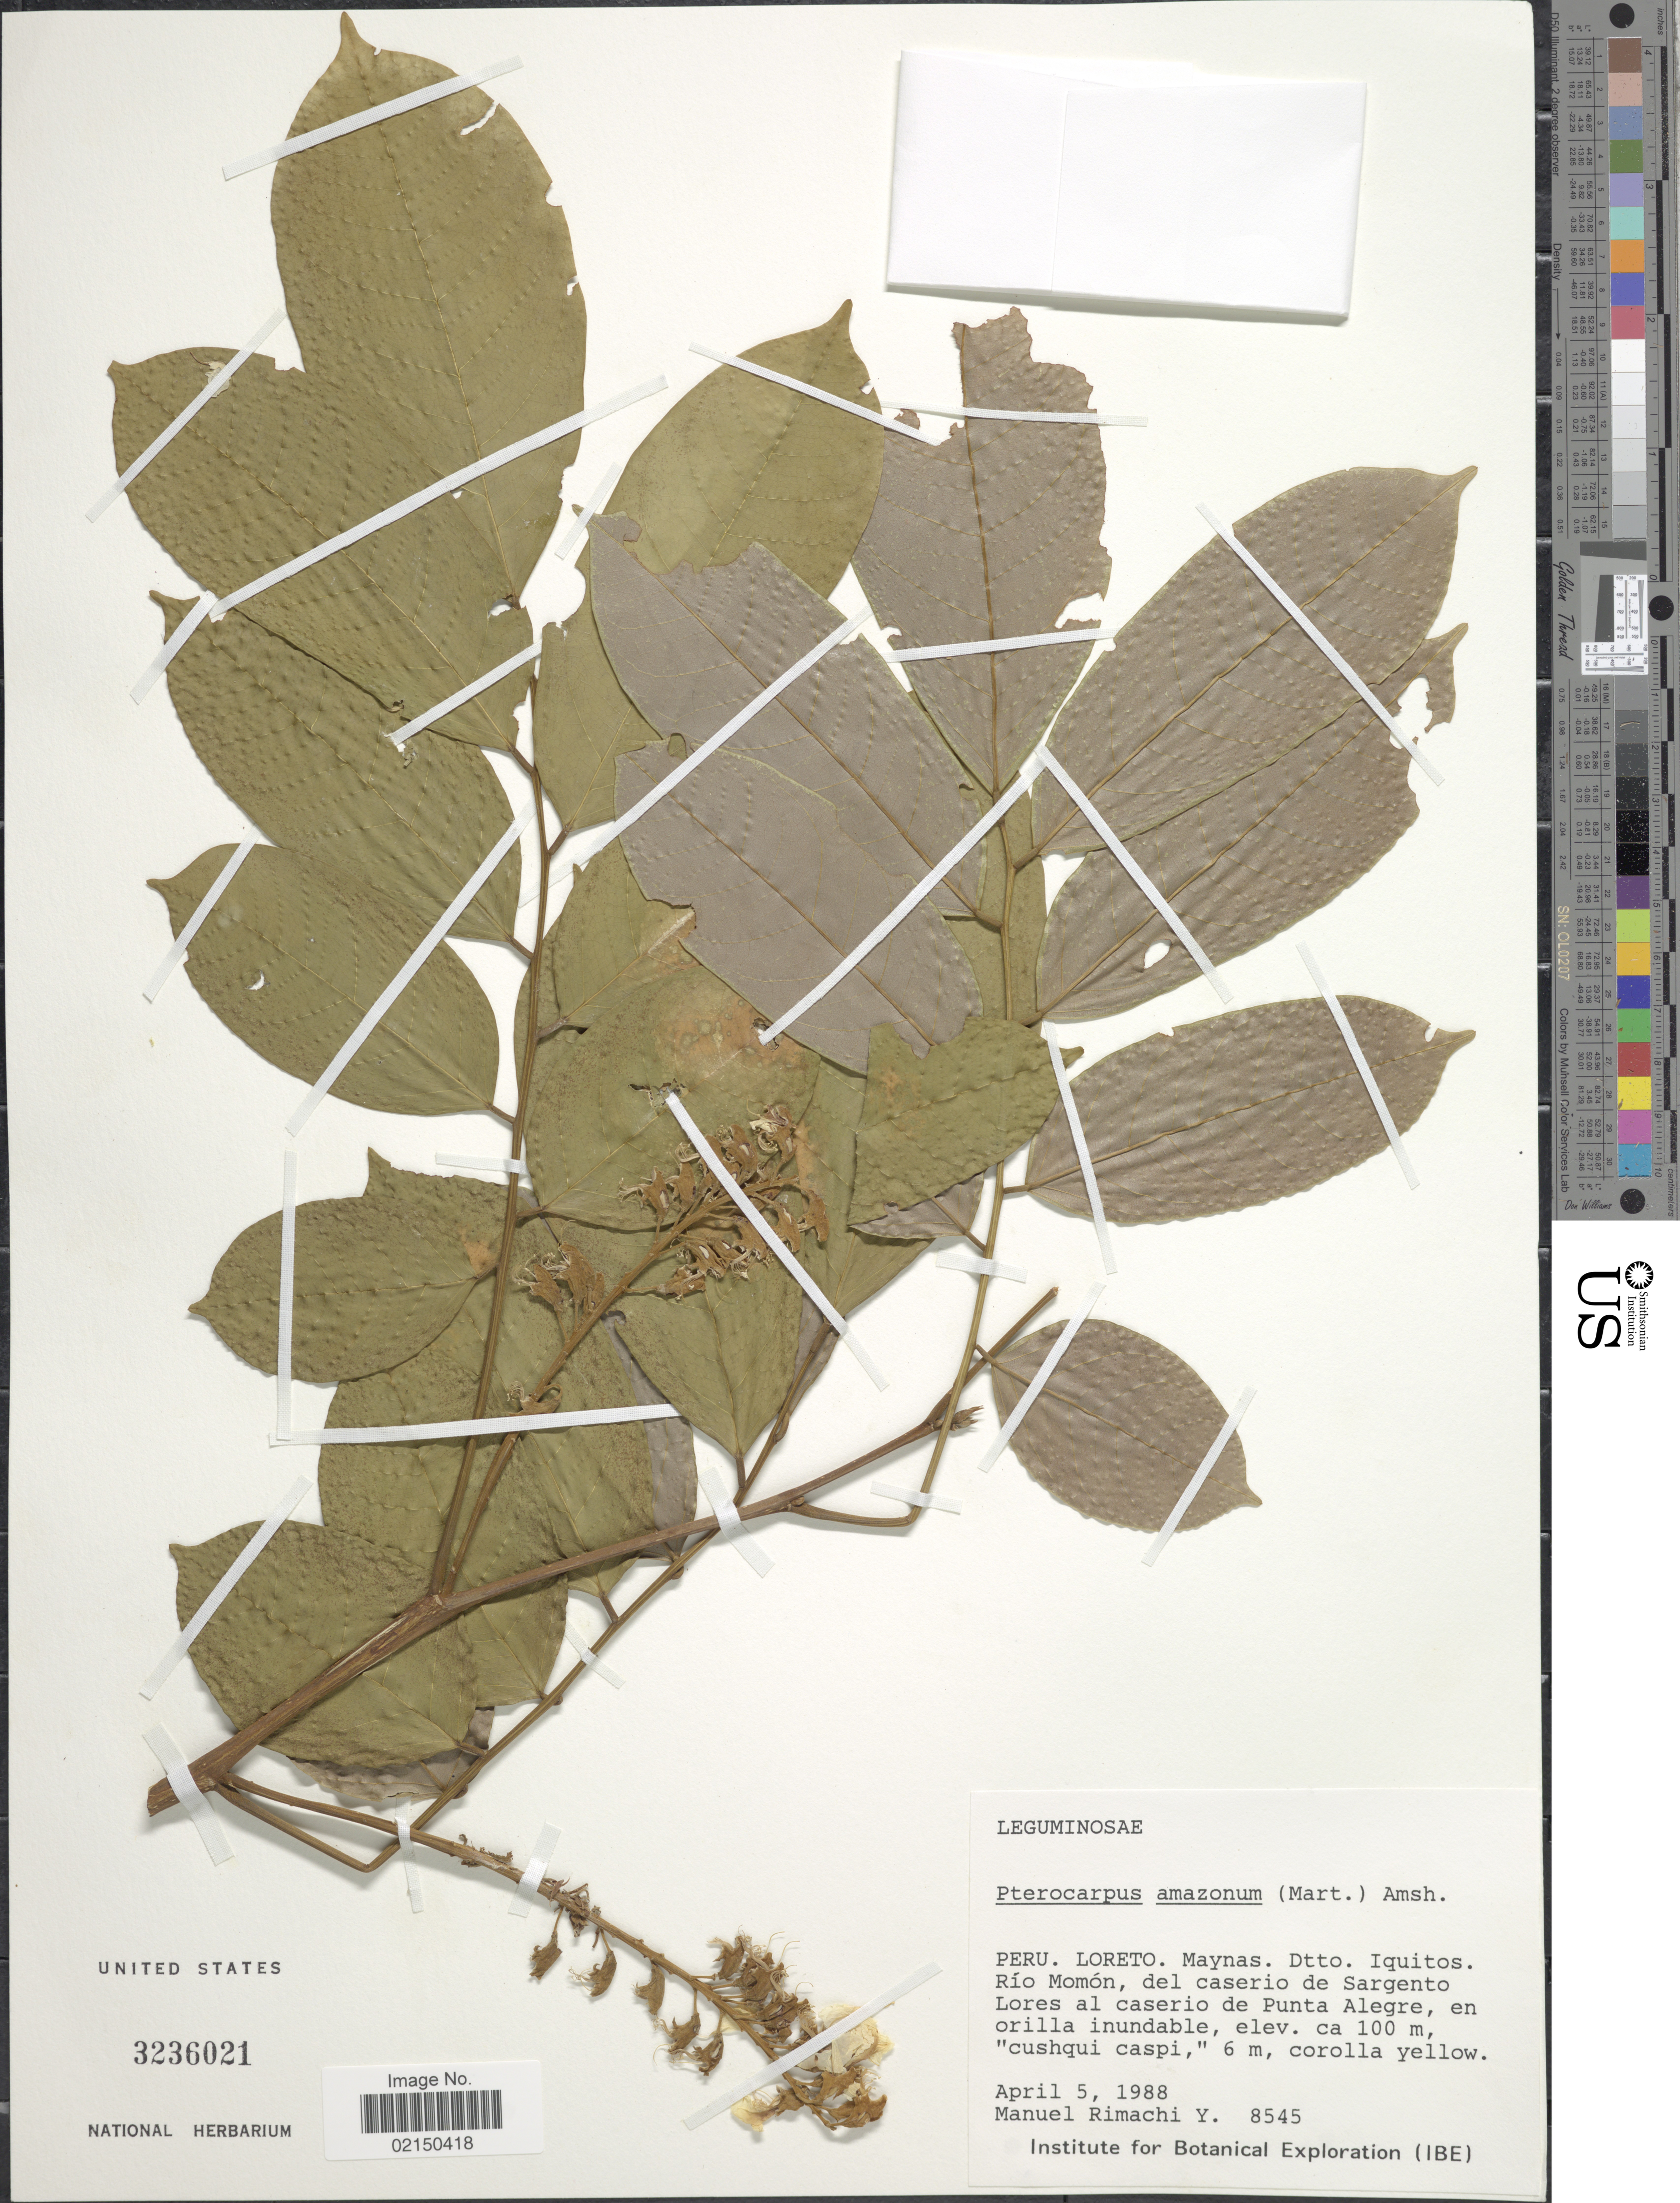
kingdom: Plantae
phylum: Tracheophyta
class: Magnoliopsida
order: Fabales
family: Fabaceae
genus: Pterocarpus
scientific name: Pterocarpus amazonum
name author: (Benth.) Amshoff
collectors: M. Rimachi Y.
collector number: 8545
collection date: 1988-04-05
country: Peru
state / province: Loreto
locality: Maynas, Dtto. Iquitos, Rio Momon, del caserio de Sargento Lores al caserio de Punta Alegre, en orilla inundable.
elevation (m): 100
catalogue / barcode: US 3236021